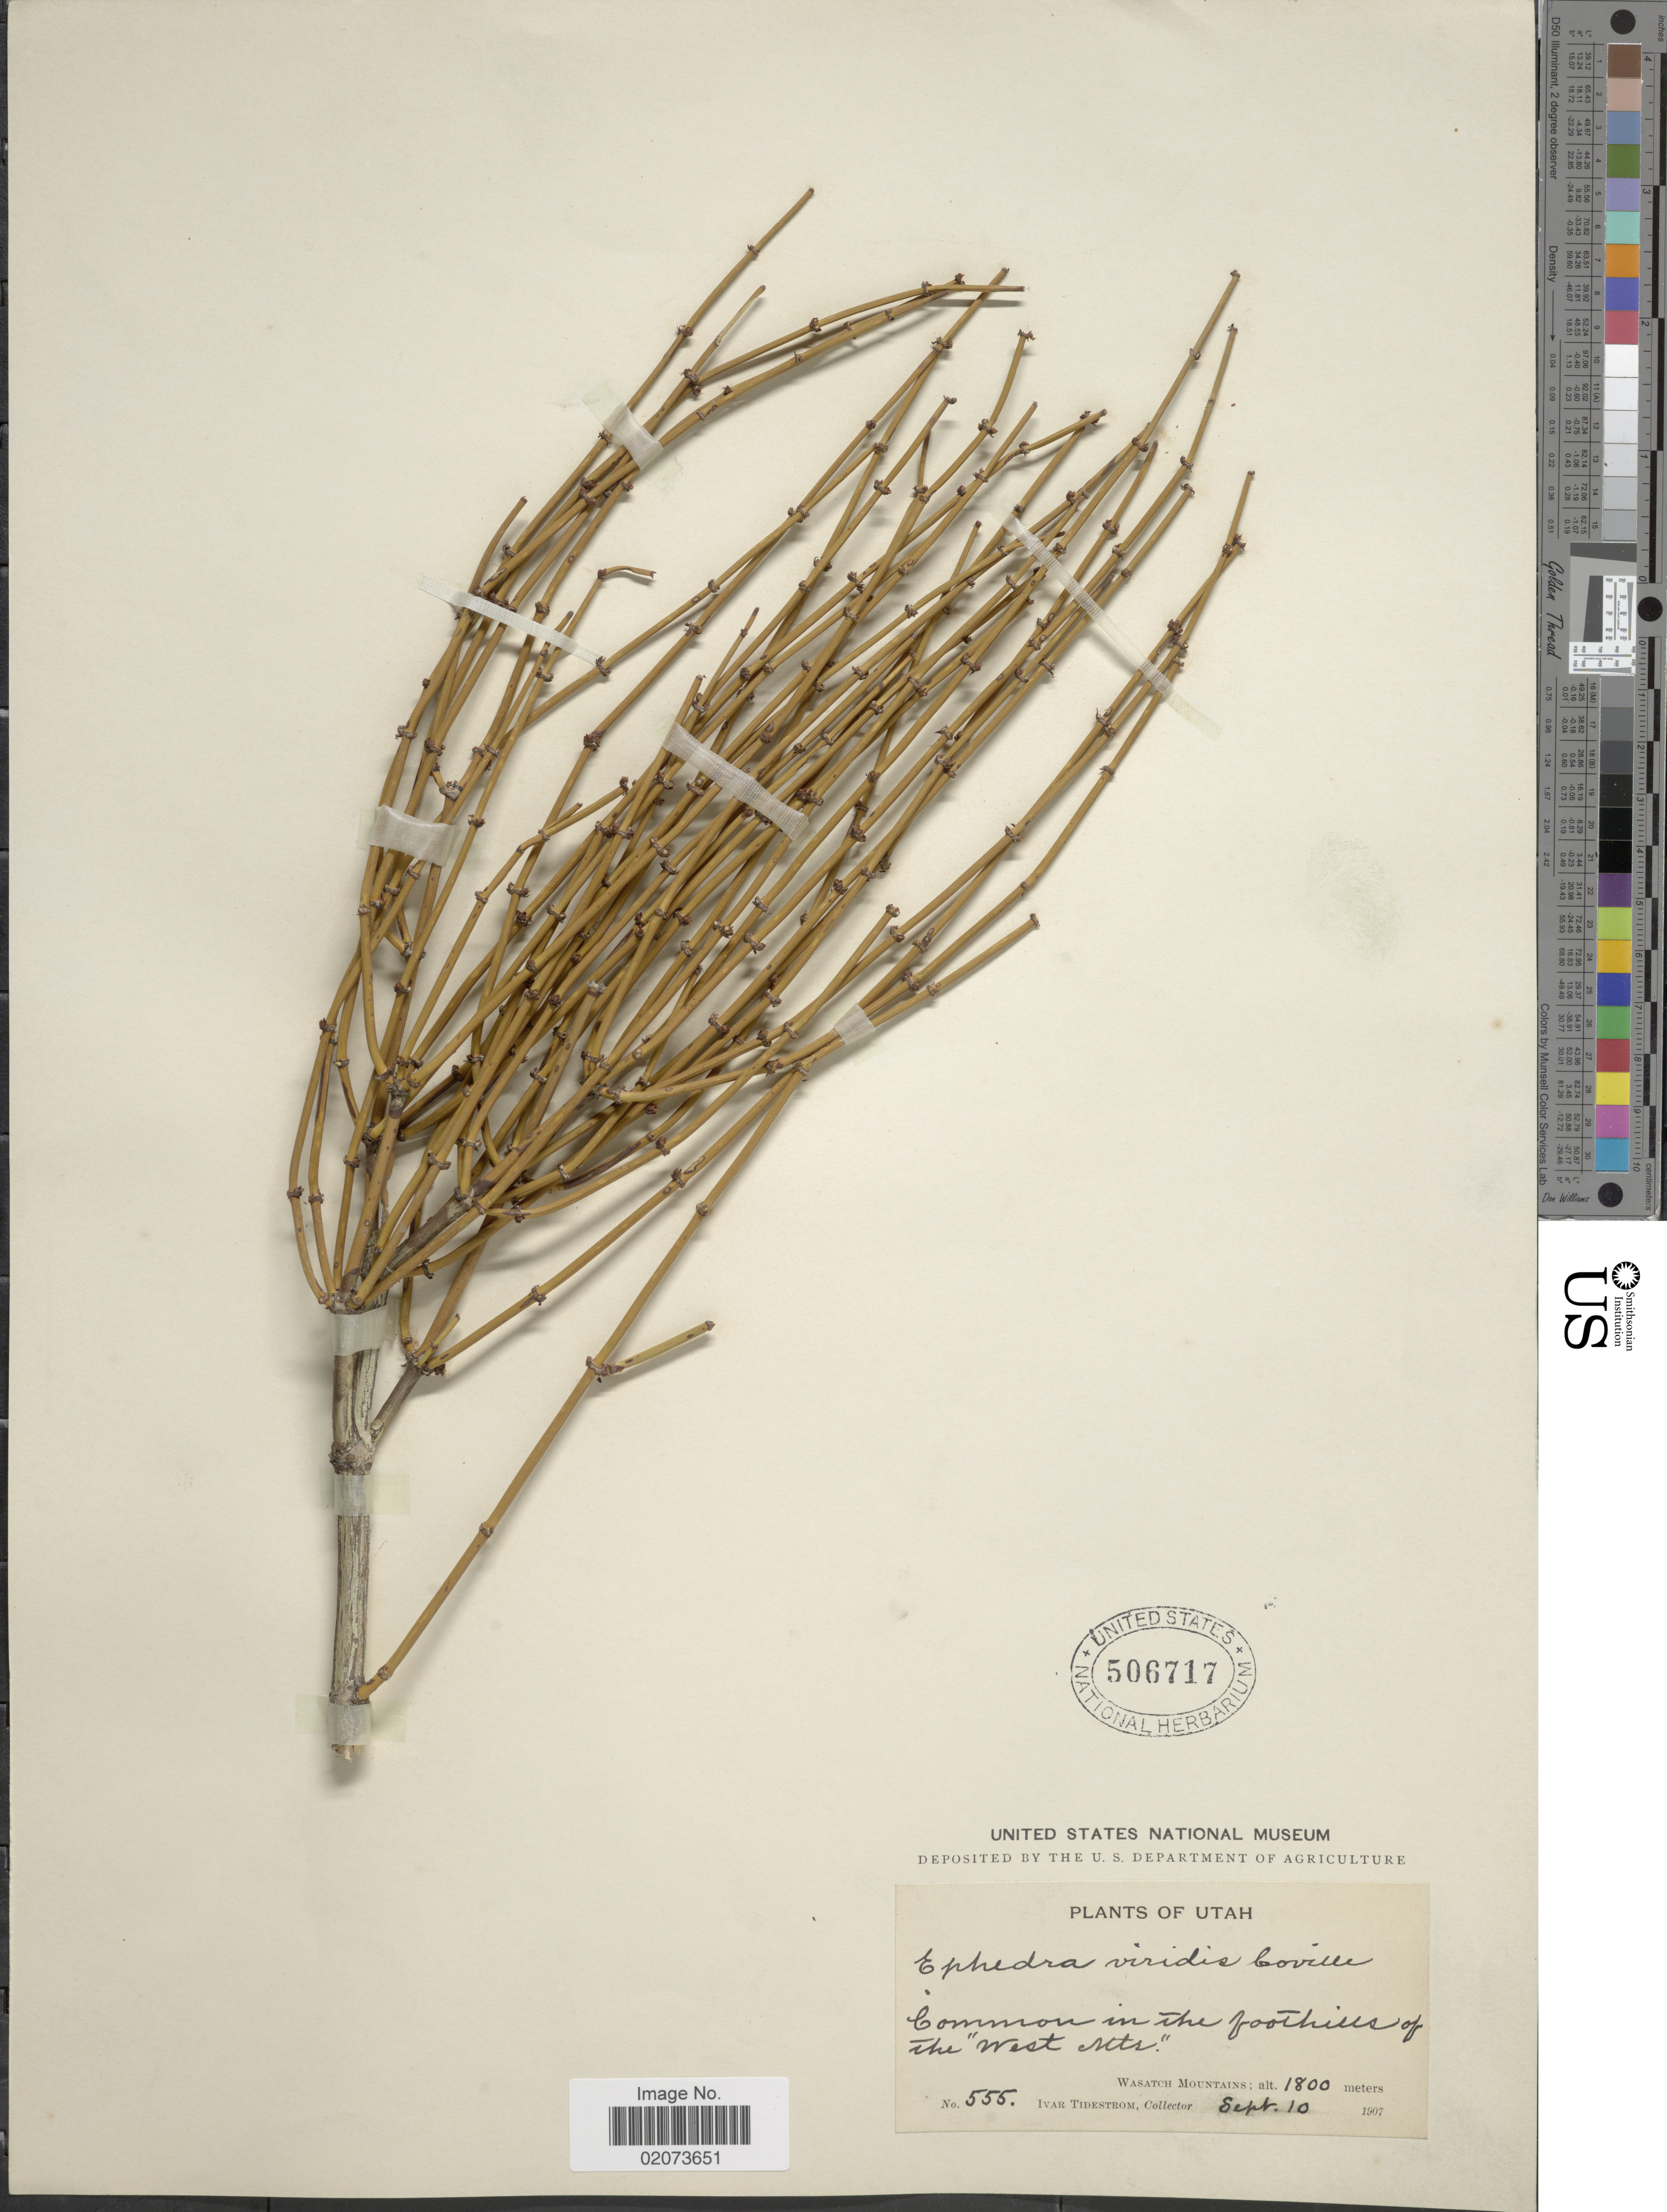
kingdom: Plantae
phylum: Tracheophyta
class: Gnetopsida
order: Ephedrales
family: Ephedraceae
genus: Ephedra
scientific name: Ephedra viridis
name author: Coville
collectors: I. F. Tidestrom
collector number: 555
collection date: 1907-09-10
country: United States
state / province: Utah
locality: In the foothills of the "West Mts.", Wasatch Mountains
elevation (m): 1800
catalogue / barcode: US 506717